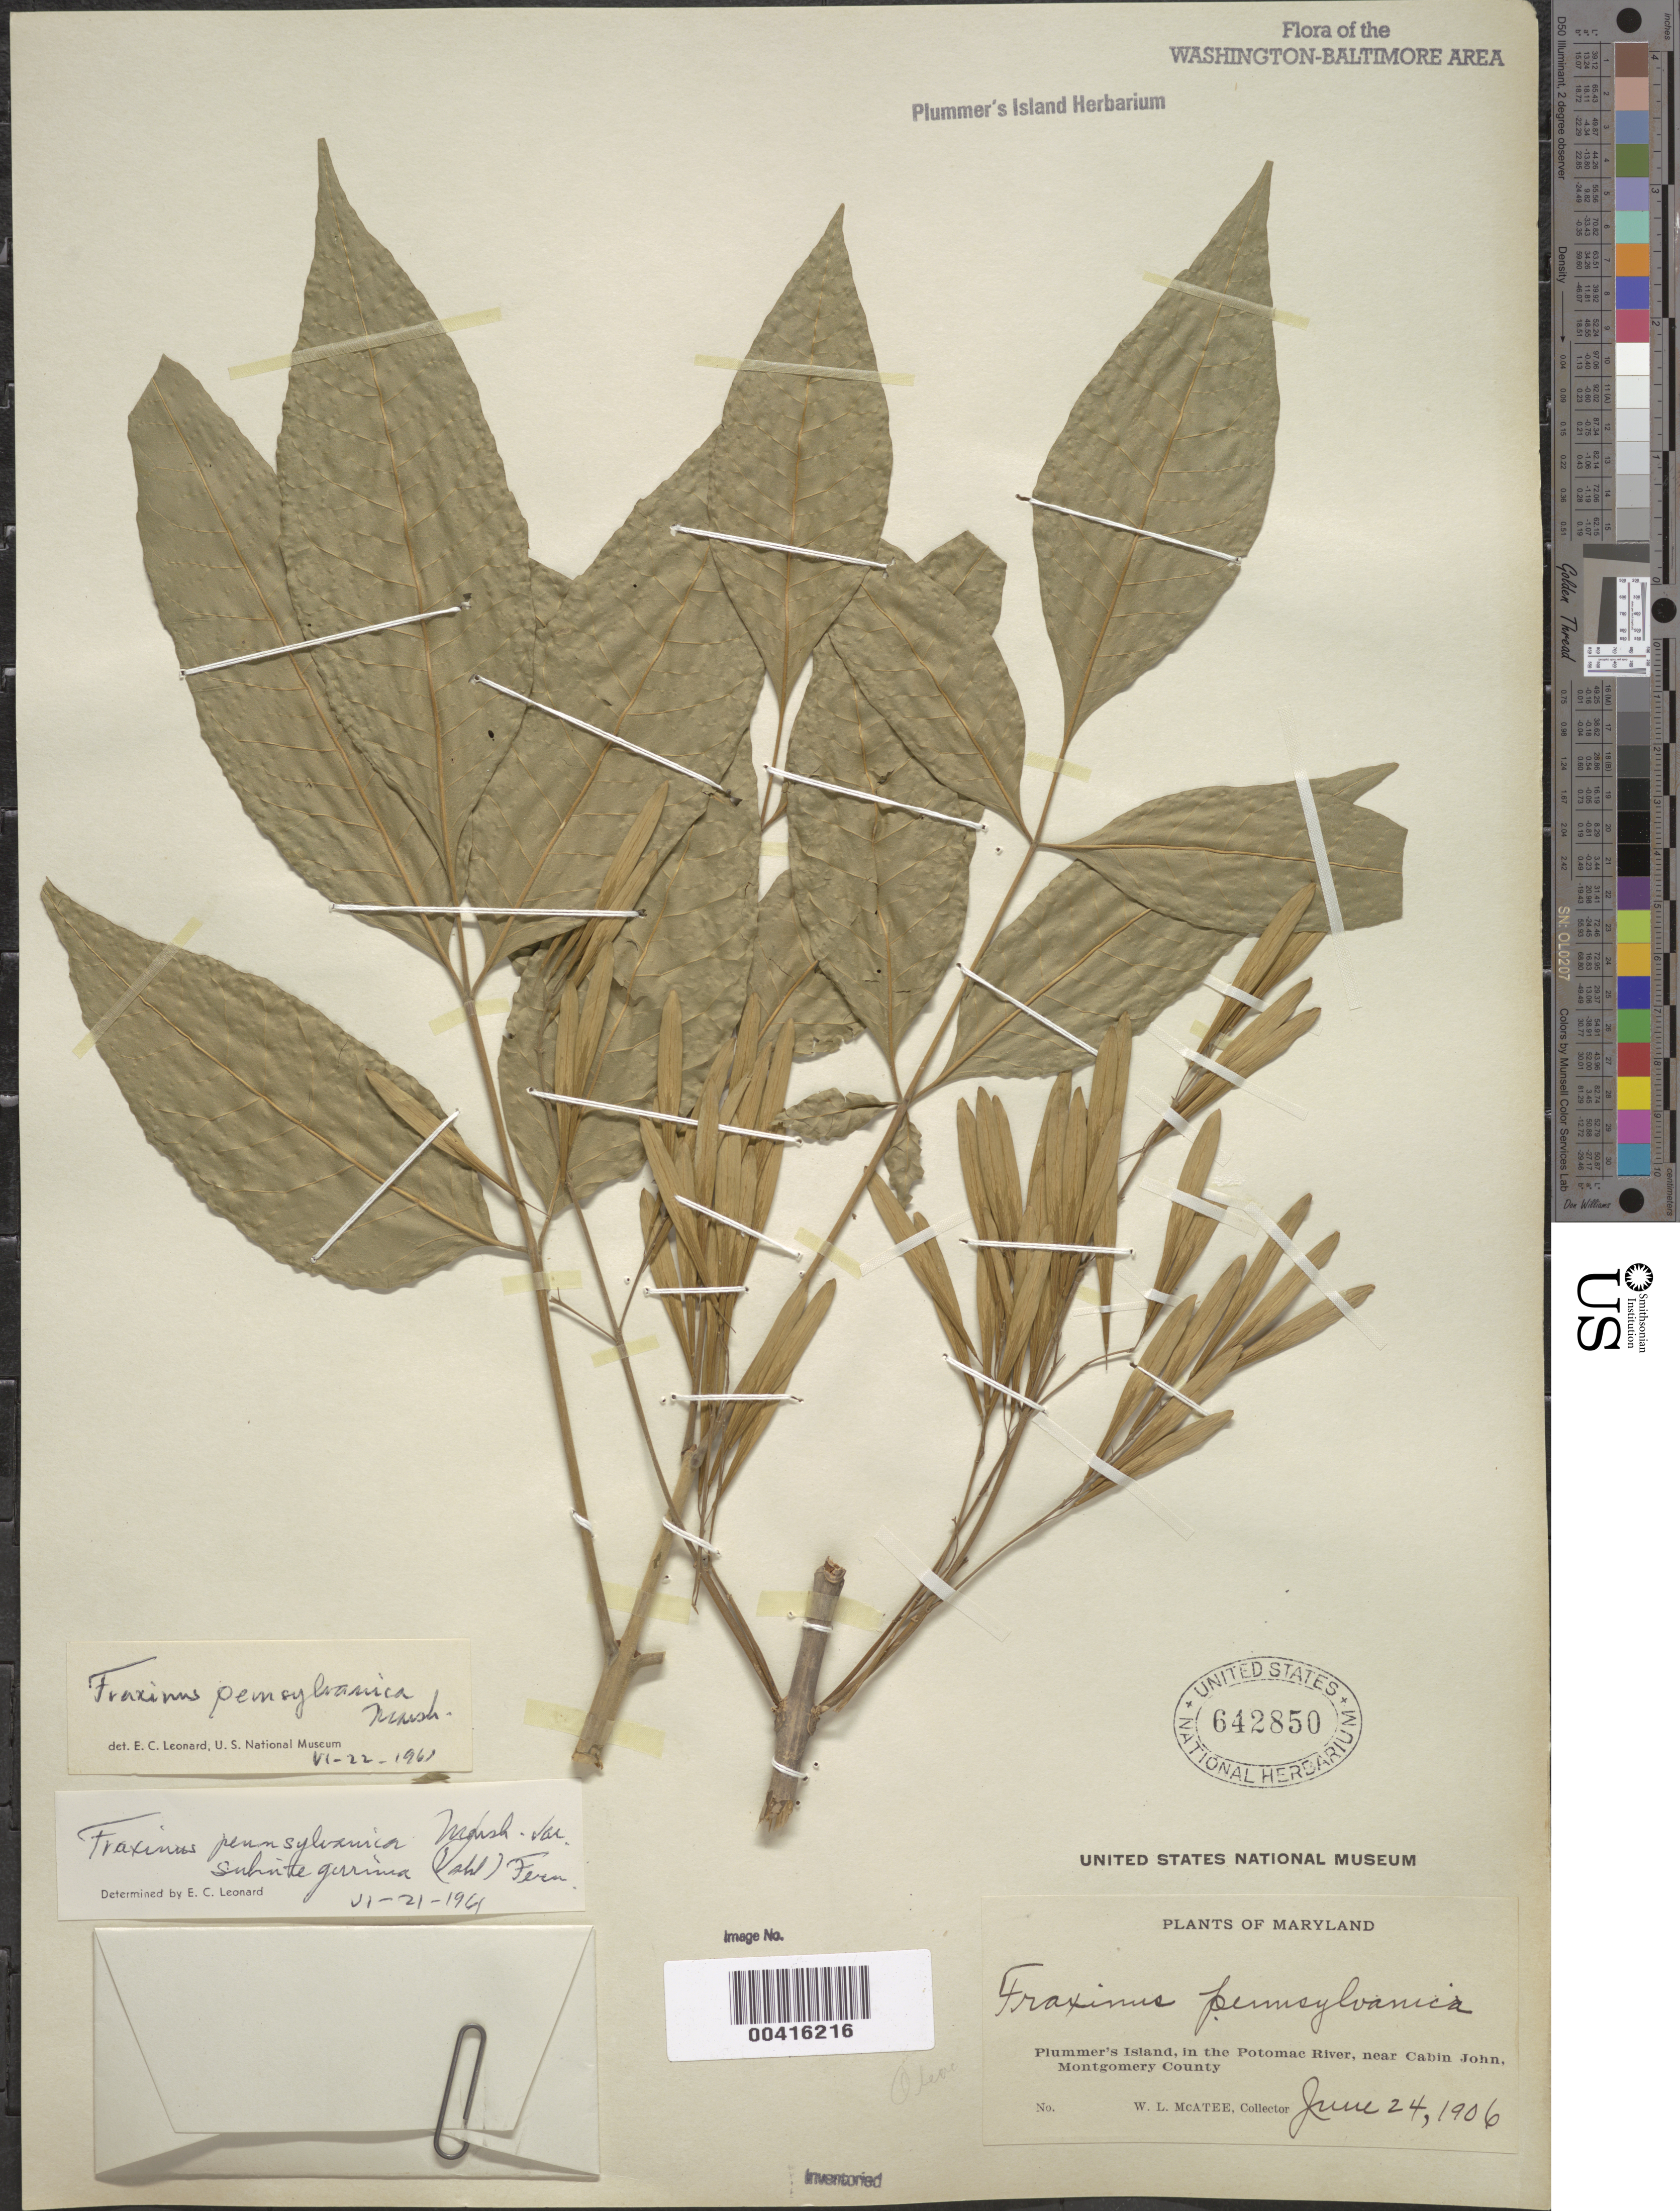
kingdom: Plantae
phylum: Tracheophyta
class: Magnoliopsida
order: Lamiales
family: Oleaceae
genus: Fraxinus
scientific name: Fraxinus pennsylvanica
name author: Marshall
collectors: W. McAtee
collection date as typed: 24 Jun 1906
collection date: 1906-06-24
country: United States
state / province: Maryland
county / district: Montgomery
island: Plummers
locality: Plummer's Island C. & O. Canal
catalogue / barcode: US 642850